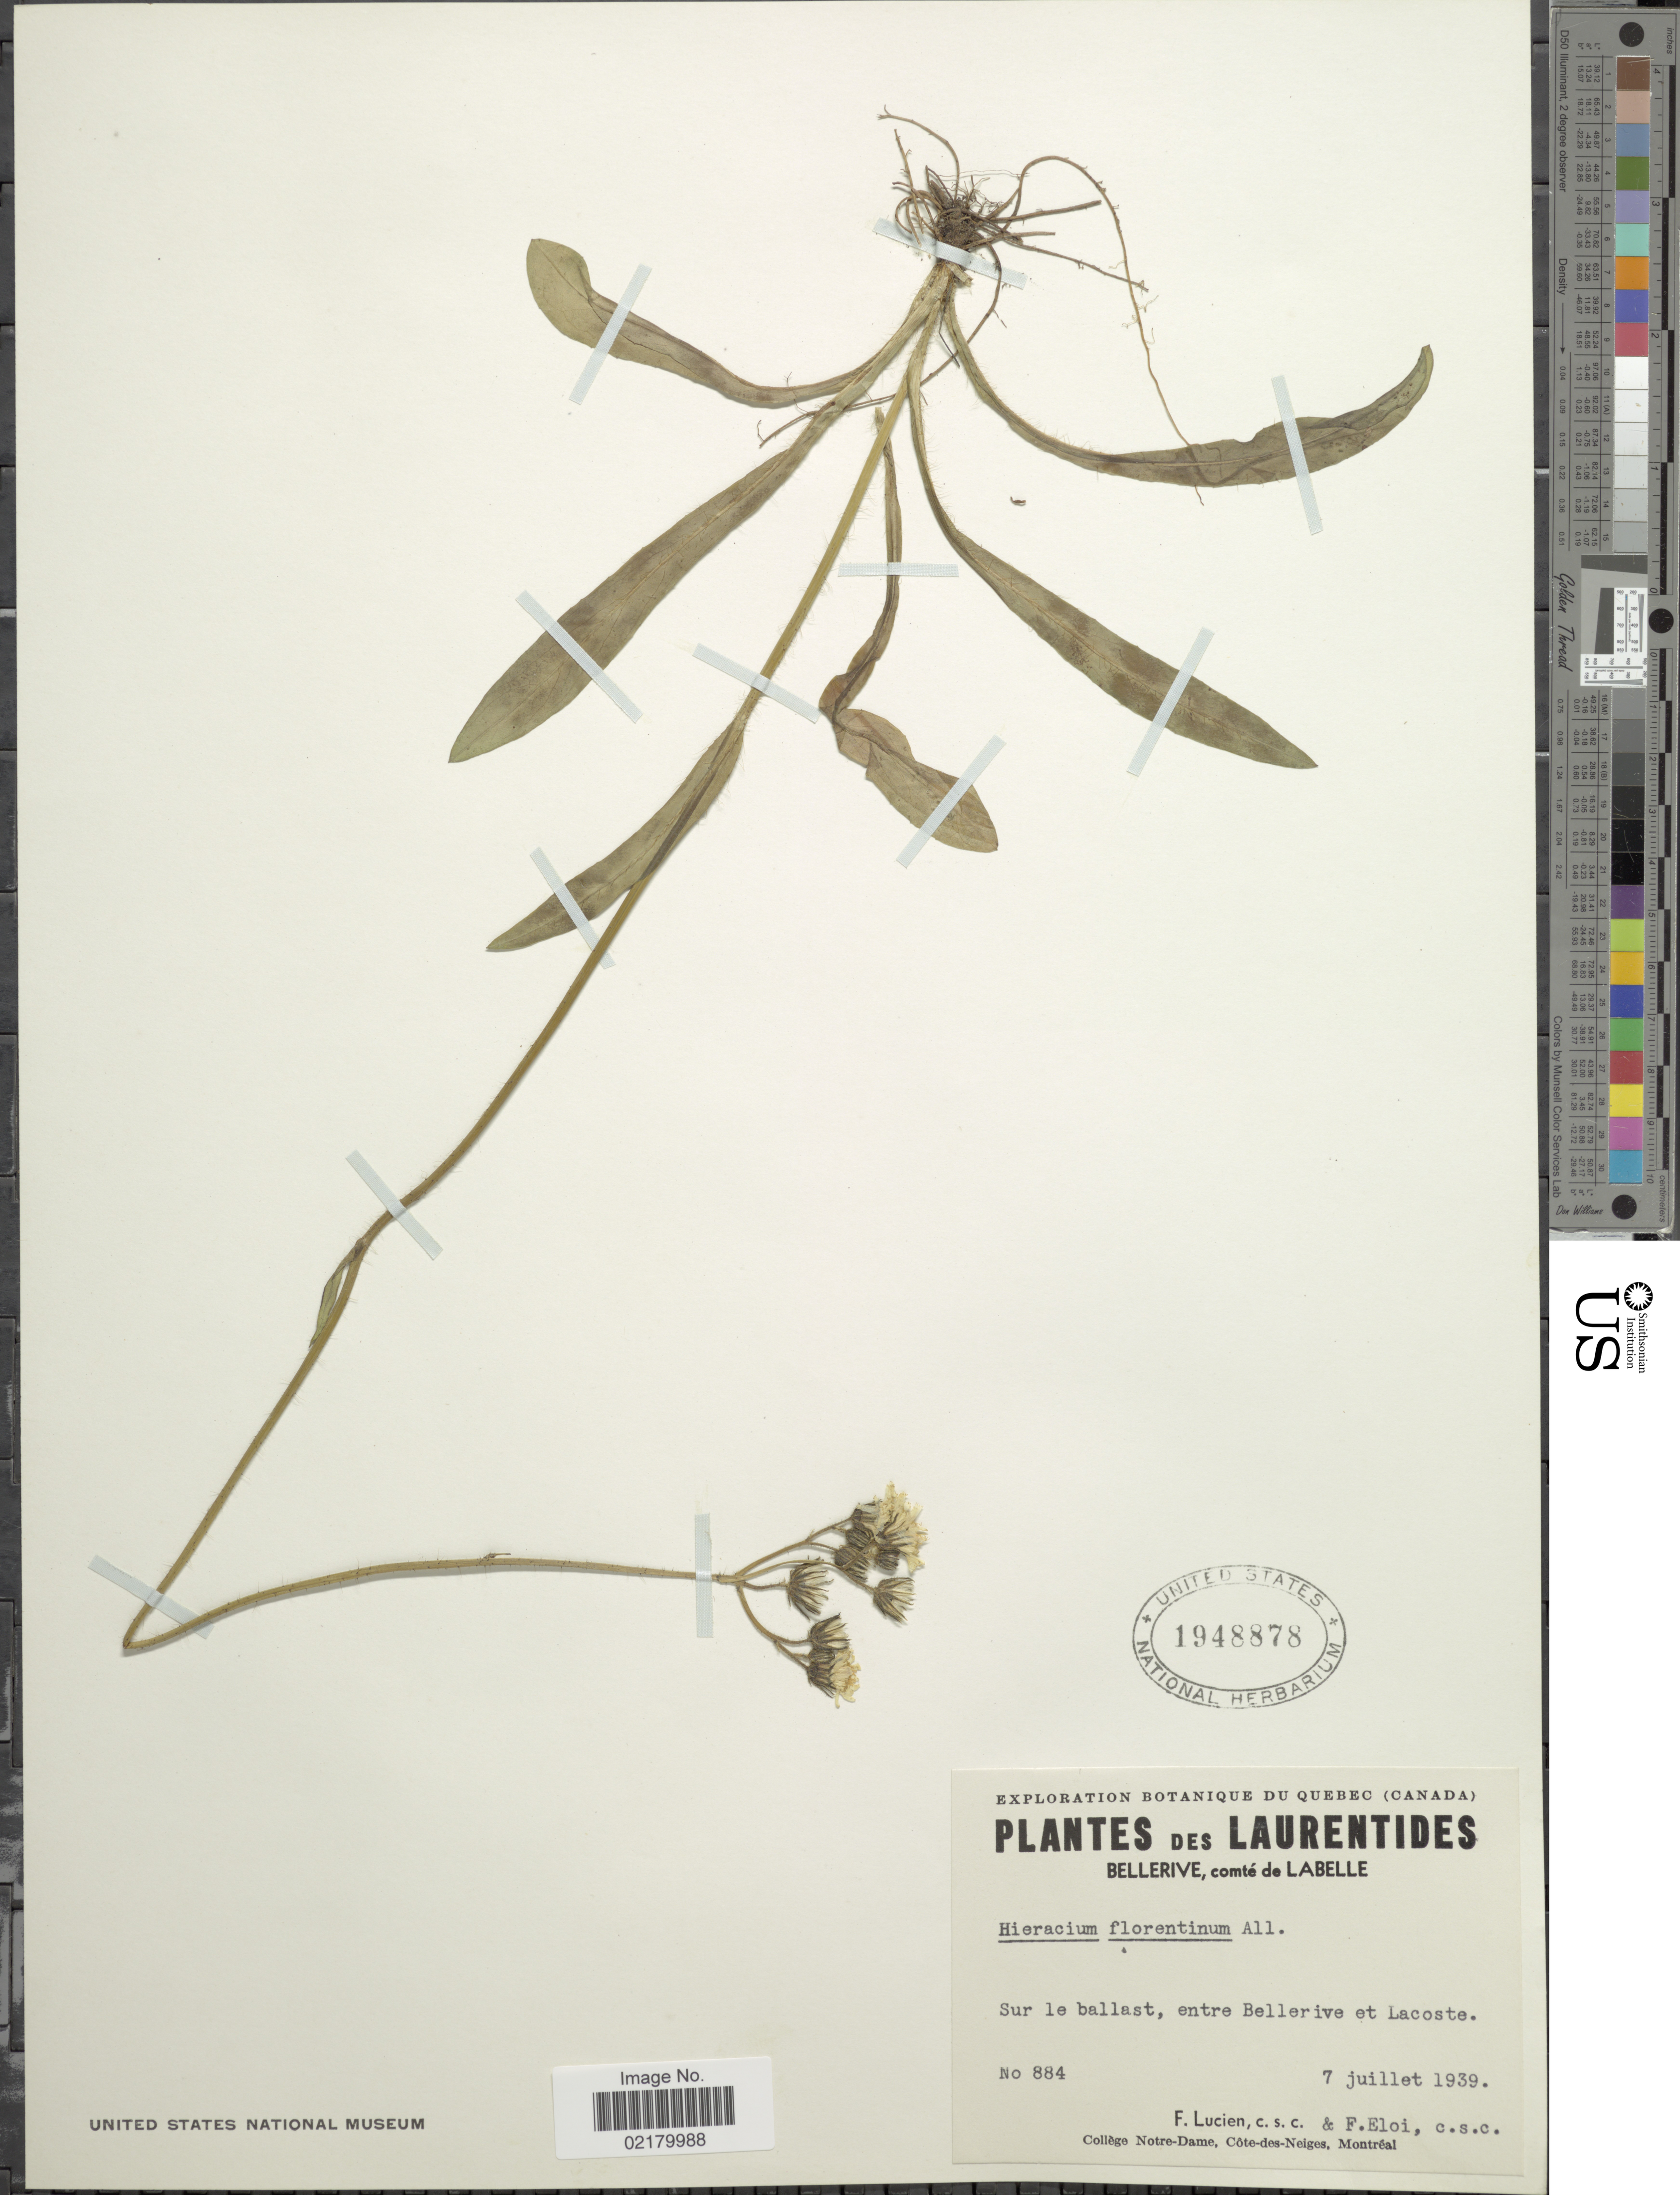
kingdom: Plantae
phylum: Tracheophyta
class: Magnoliopsida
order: Asterales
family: Asteraceae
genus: Pilosella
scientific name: Pilosella piloselloides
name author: (Vill.) Soják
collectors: F. Lucien & F. Eloi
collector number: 884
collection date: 1939-07-07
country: Canada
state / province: Quebec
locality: Des Laurentides, Bellerive, comté de :abelle, Sur le ballast, entre Bellerive et Lacoste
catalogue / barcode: US 1948878